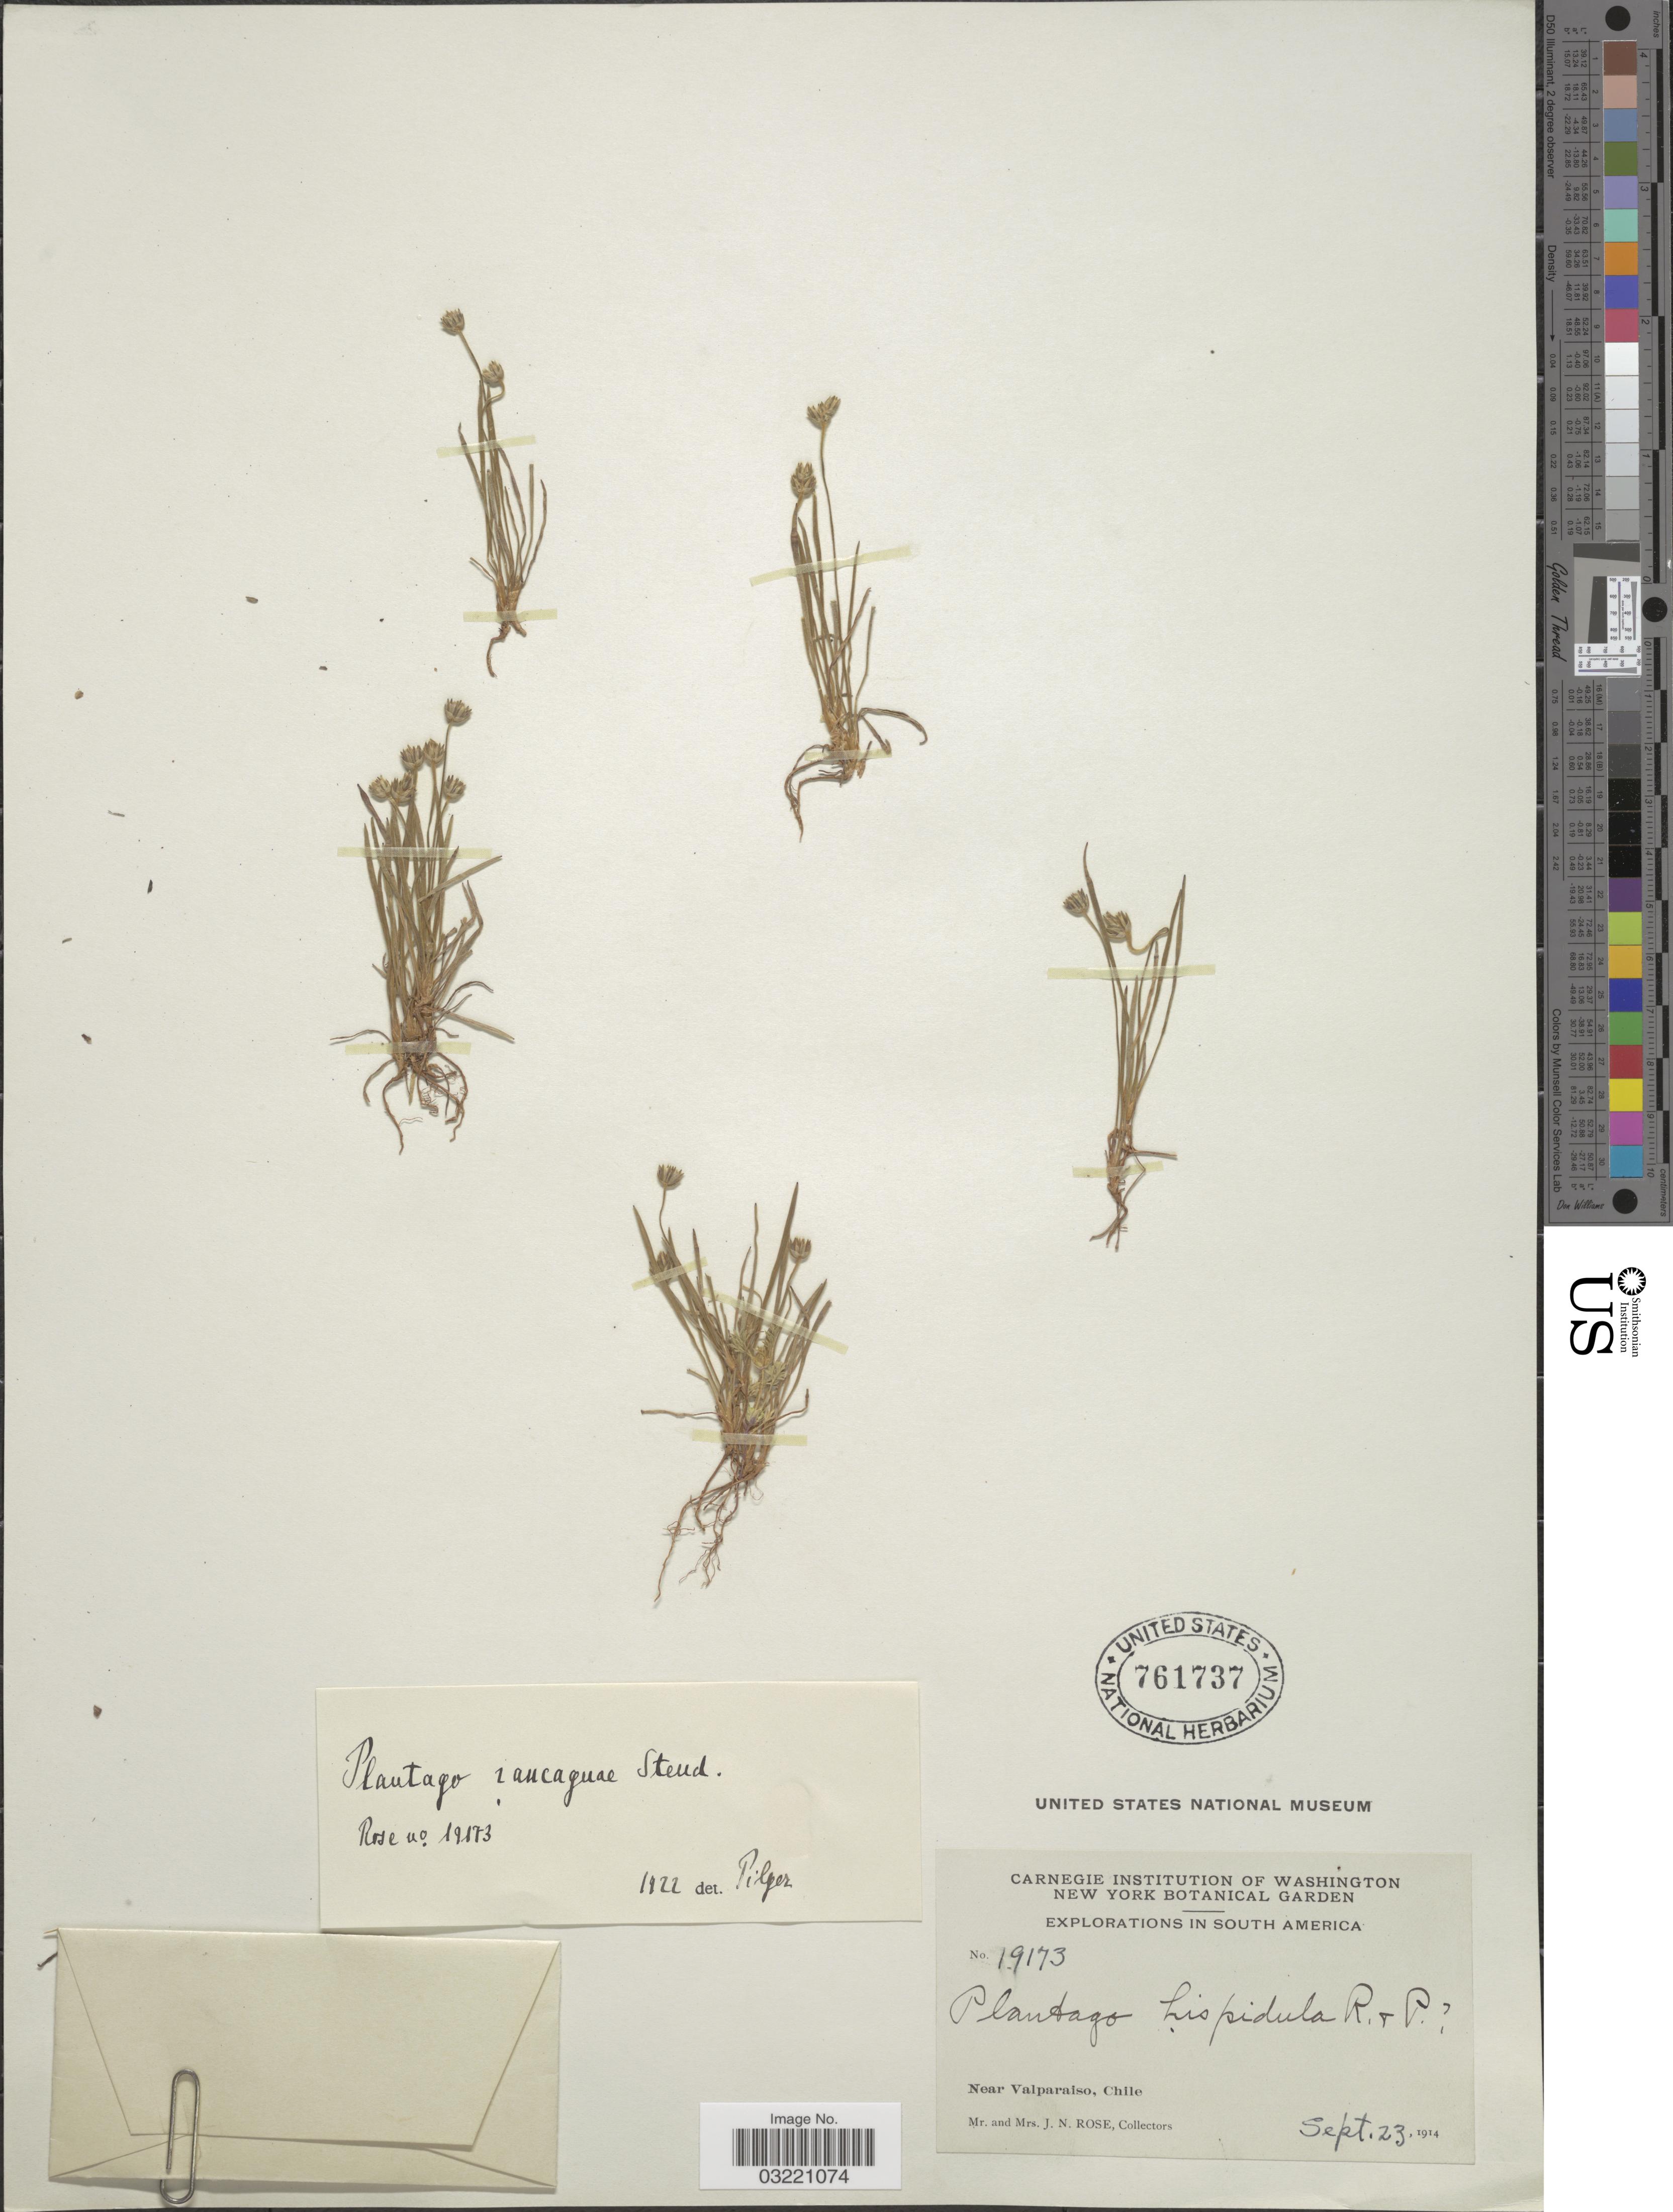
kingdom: Plantae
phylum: Tracheophyta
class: Magnoliopsida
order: Lamiales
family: Plantaginaceae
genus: Plantago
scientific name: Plantago rancaguae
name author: Steud.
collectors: J. N. Rose & L. B. Rose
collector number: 19173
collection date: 1914-09-23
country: Chile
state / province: Valparaíso (V)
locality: Near Valparaiso.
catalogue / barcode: US 761737